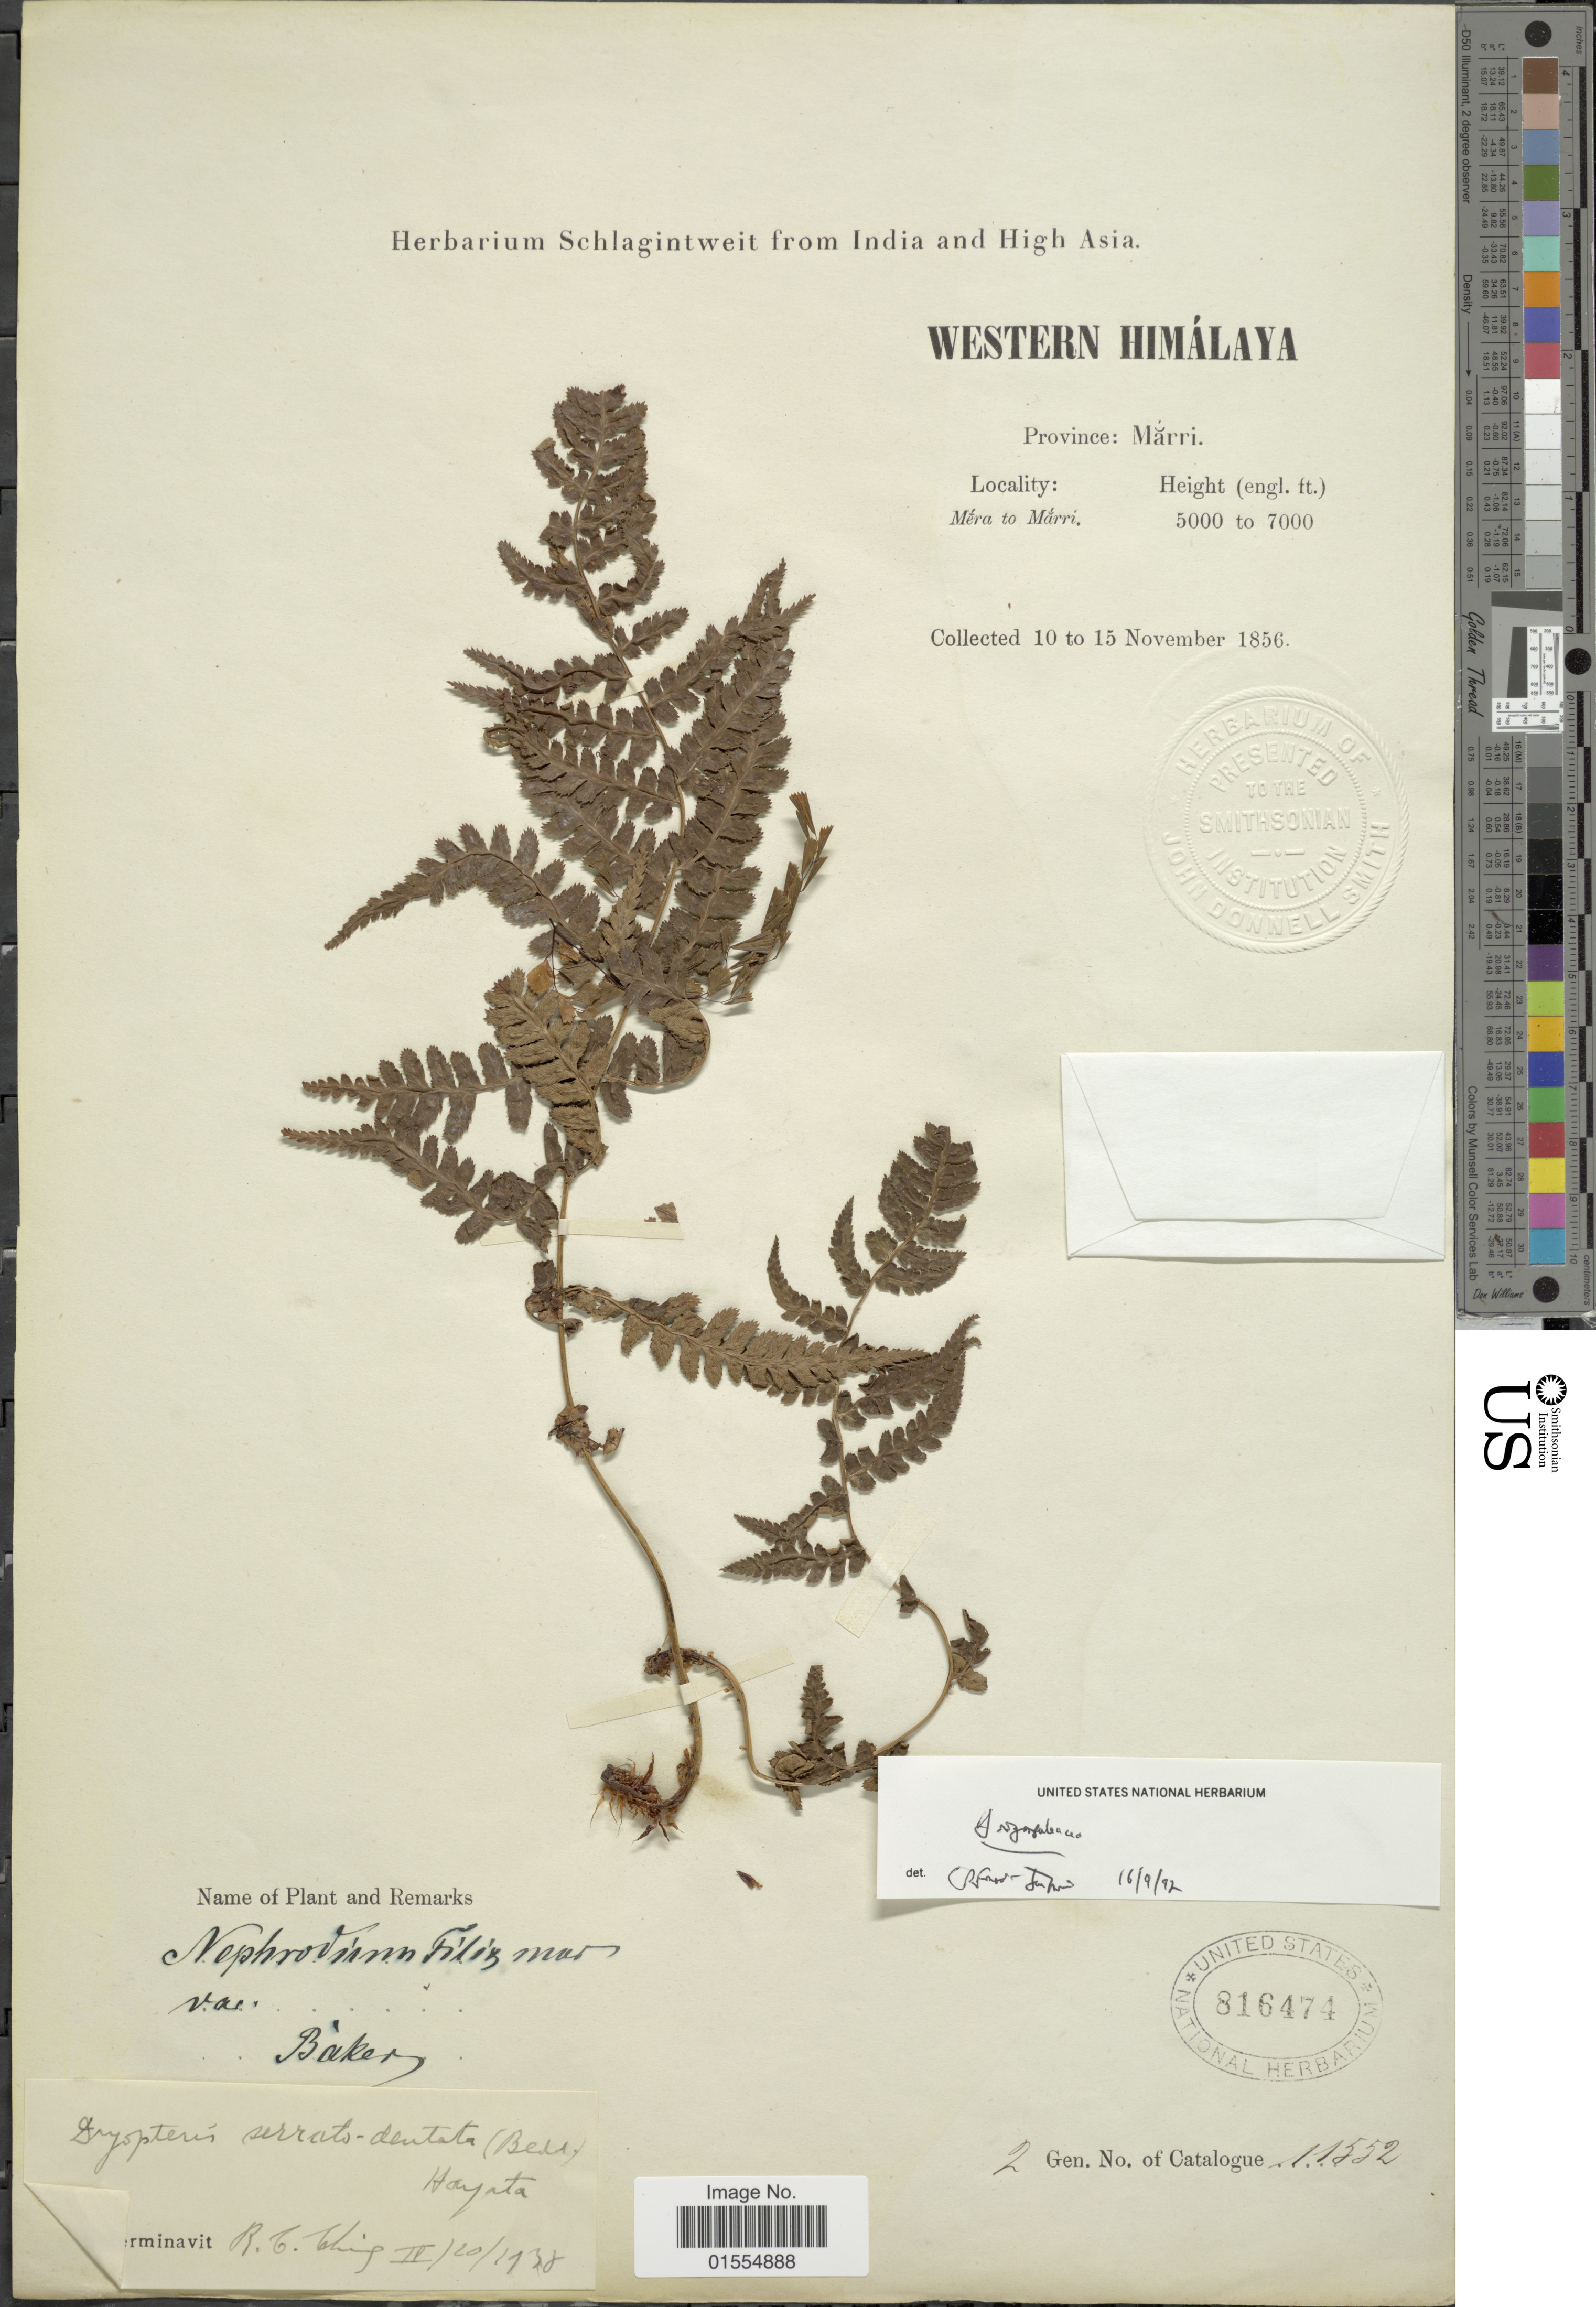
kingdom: Plantae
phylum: Tracheophyta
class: Polypodiopsida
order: Polypodiales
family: Dryopteridaceae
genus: Dryopteris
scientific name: Dryopteris serratodentata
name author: (Bedd.) Hayata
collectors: Herbarium Schlagintweit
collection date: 1856-11-10/1856-11-15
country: India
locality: India, High Asia, Marri, Western Himalaya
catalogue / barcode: US 816474